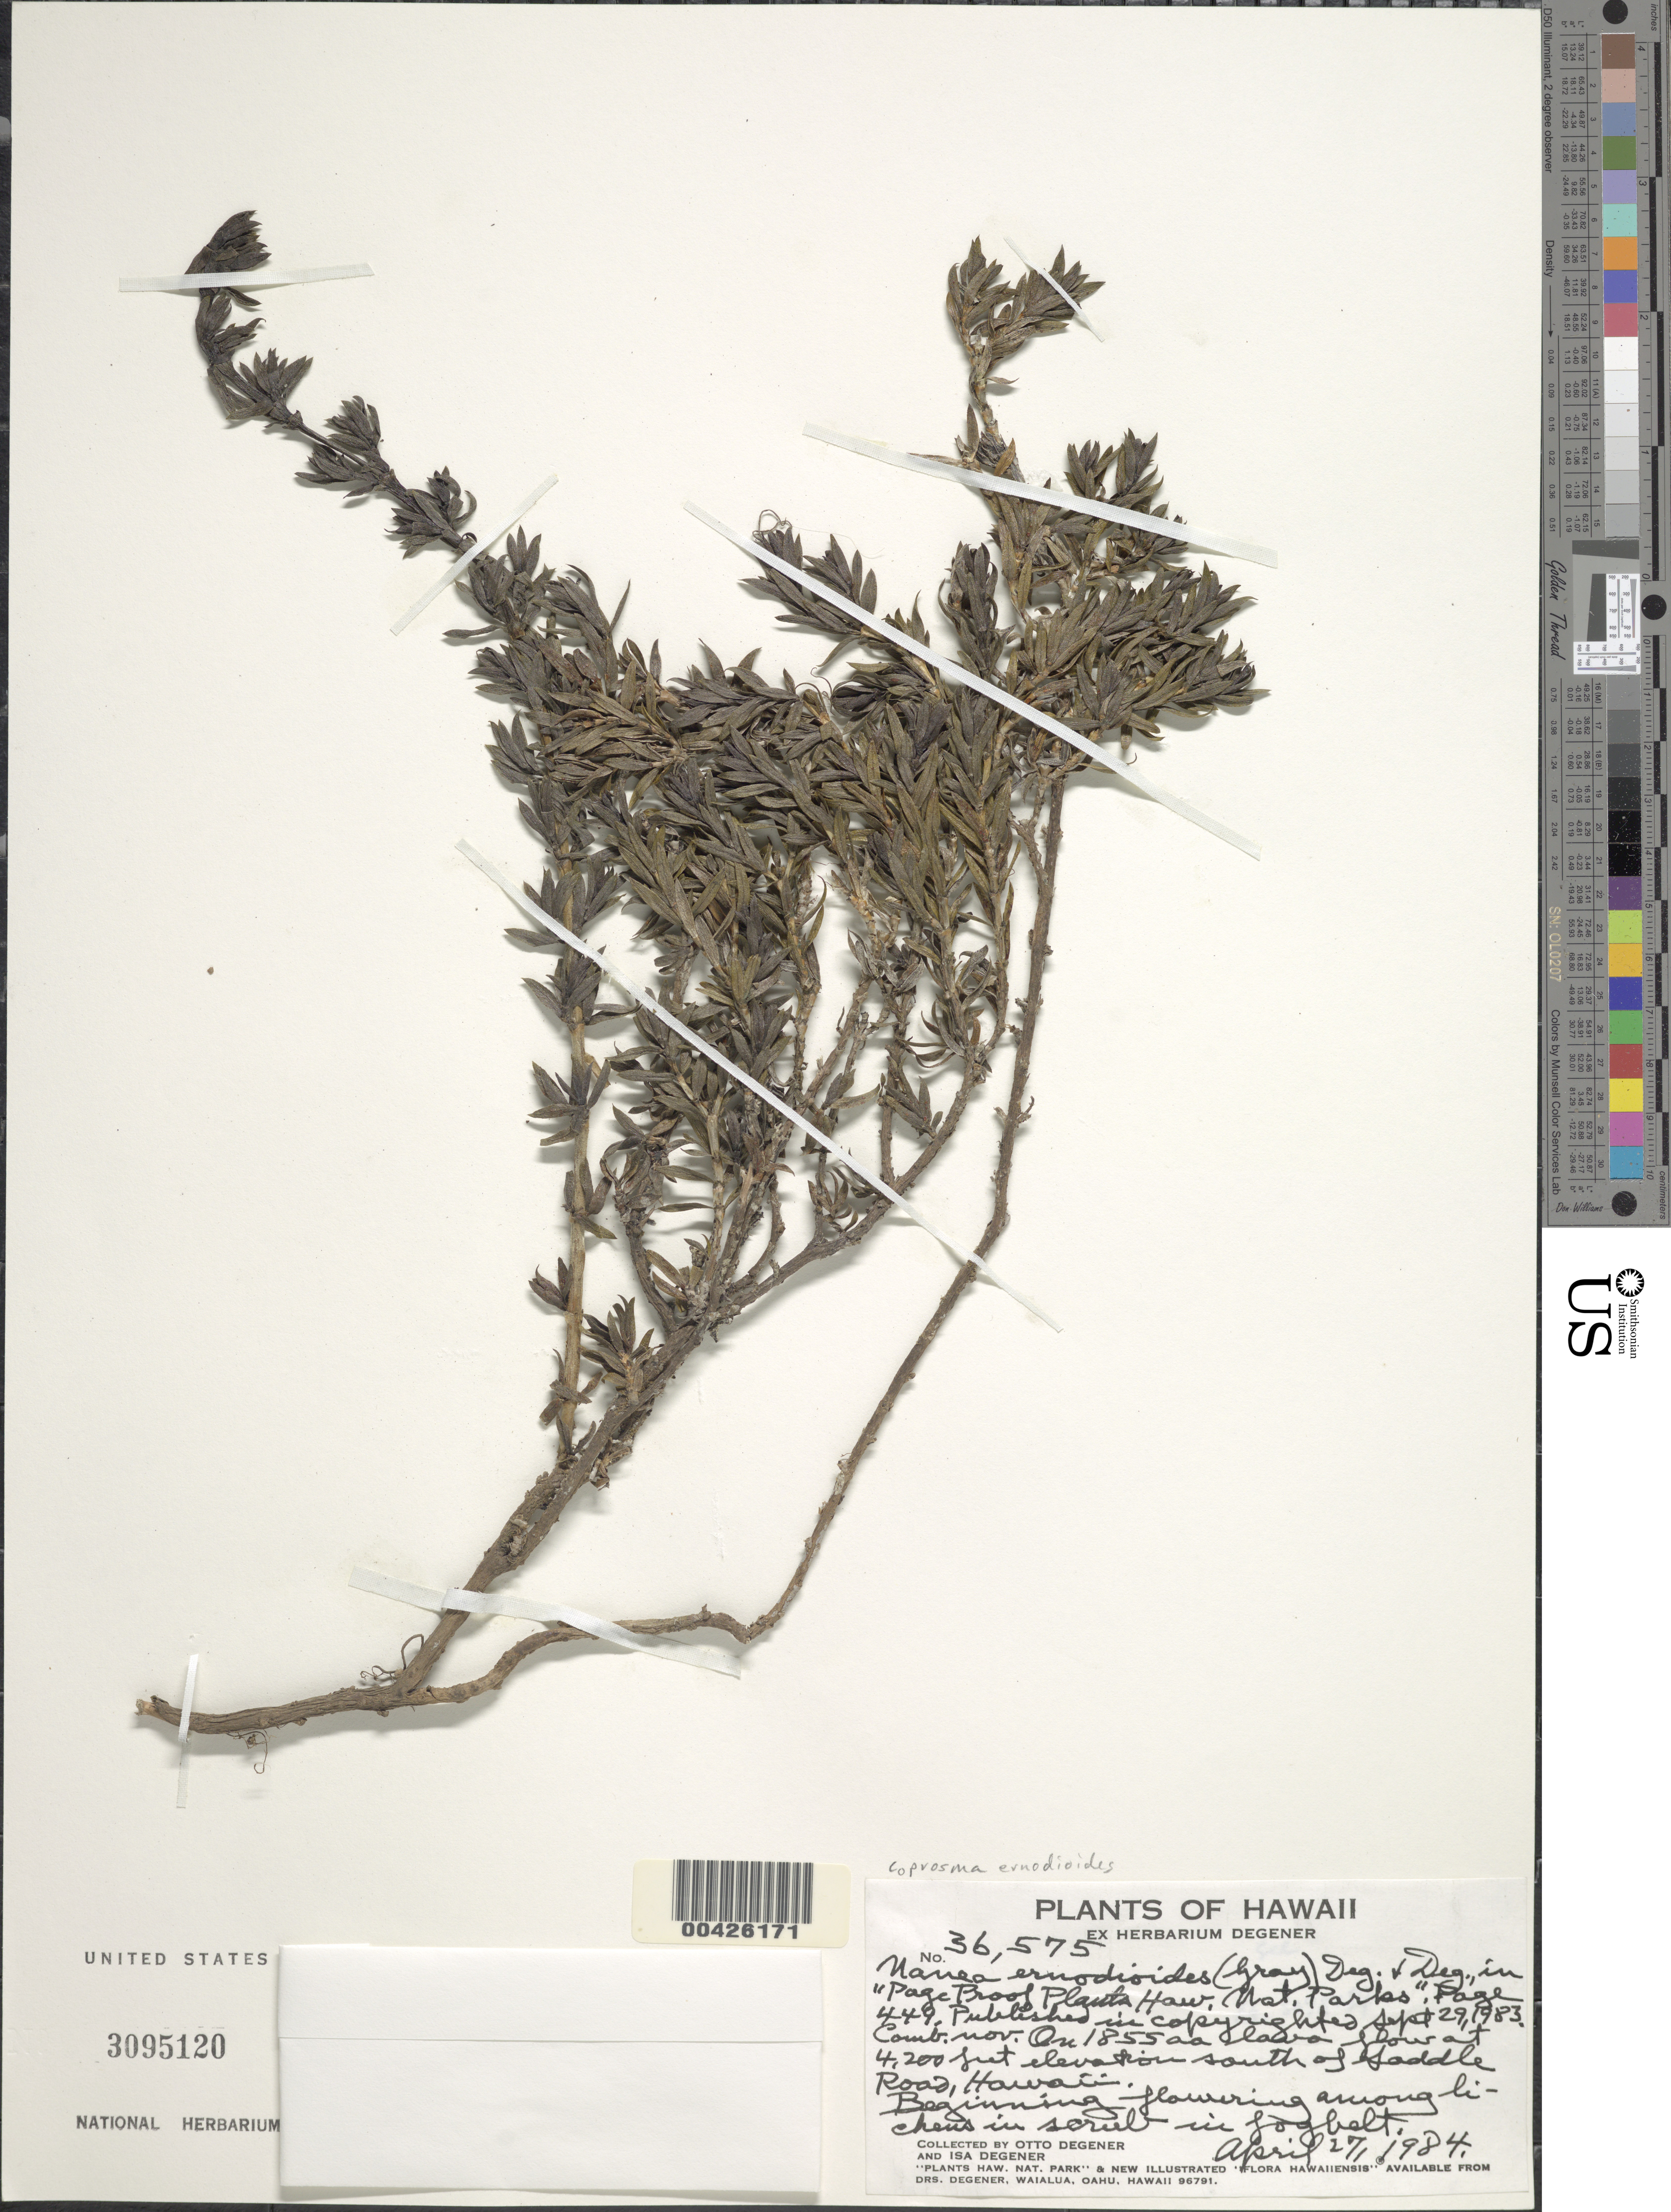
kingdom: Plantae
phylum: Tracheophyta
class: Magnoliopsida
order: Gentianales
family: Rubiaceae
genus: Coprosma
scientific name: Coprosma ernodeoides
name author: A. Gray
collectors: O. Degener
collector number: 36575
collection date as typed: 27 Apr 1984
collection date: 1984-04-27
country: United States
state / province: Hawaii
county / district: Hawaii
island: Hawaii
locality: On 1855 aa lava flow S of Saddle Road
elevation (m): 1280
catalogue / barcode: US 3095120